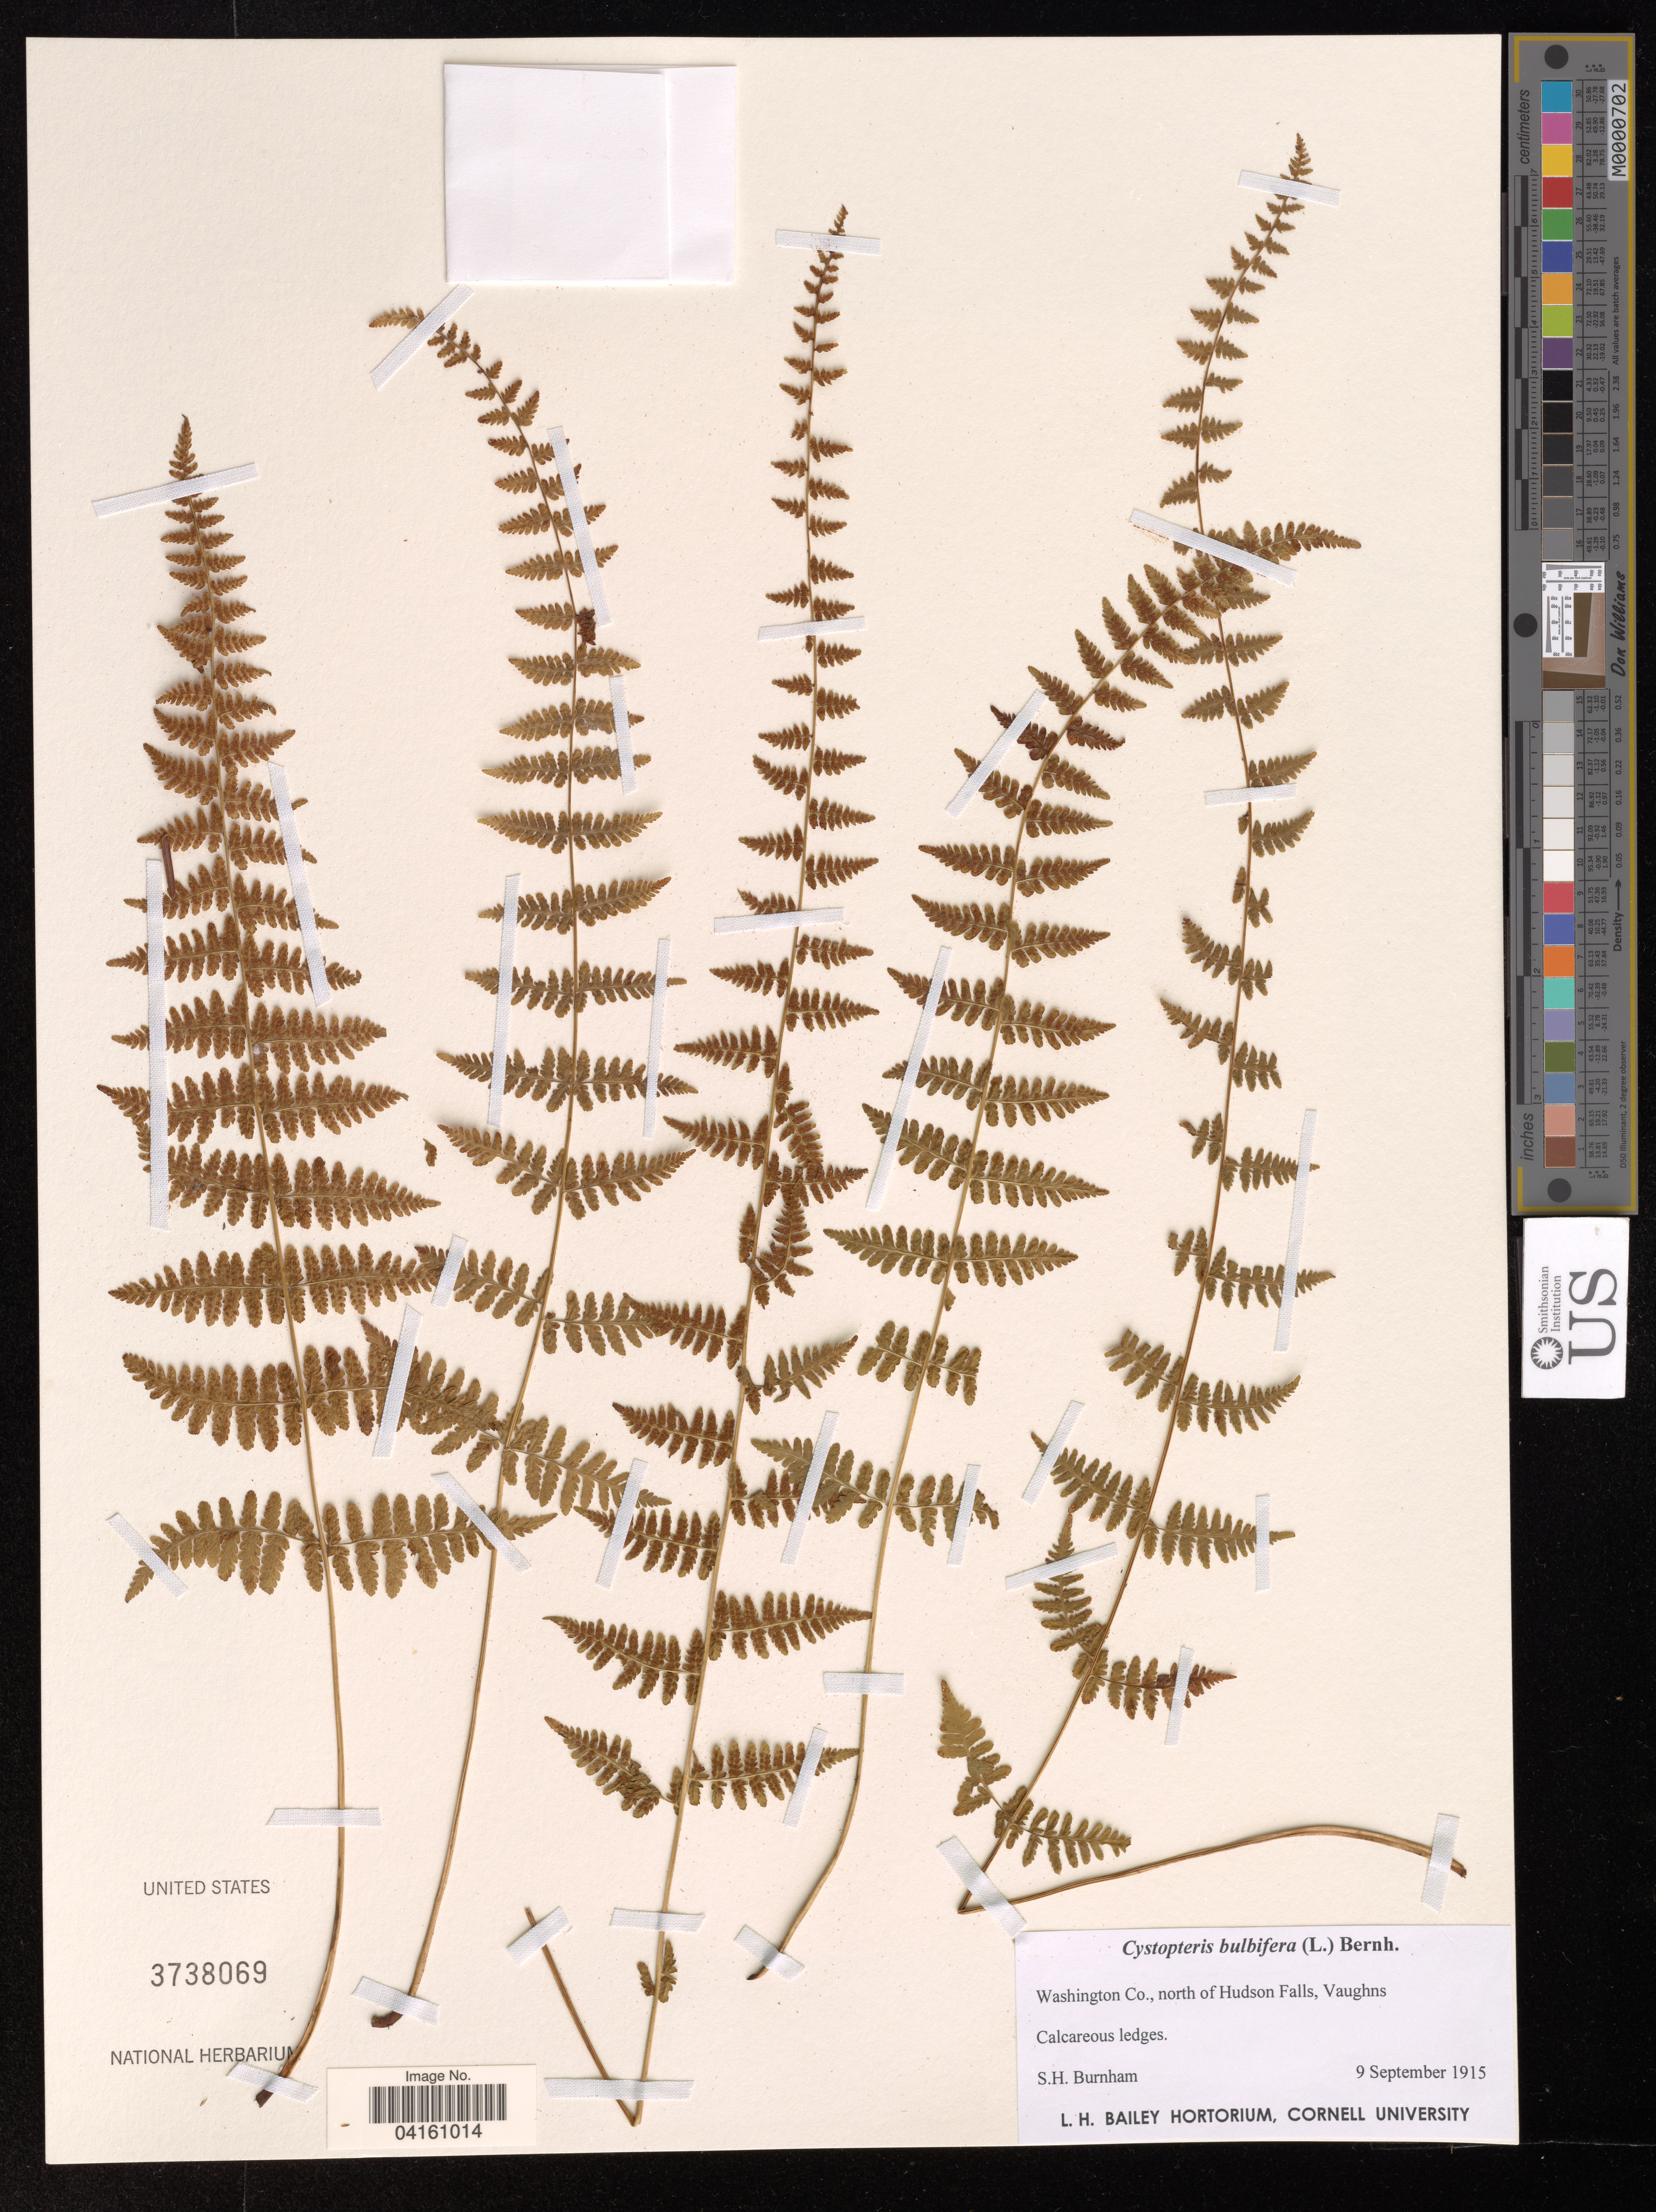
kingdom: Plantae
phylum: Tracheophyta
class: Polypodiopsida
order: Polypodiales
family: Cystopteridaceae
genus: Cystopteris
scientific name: Cystopteris bulbifera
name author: (L.) Bernh.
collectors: S. Burnham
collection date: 1915-09-09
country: United States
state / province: New York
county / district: Washington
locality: Washington Co., north of Hudson Falls, Vaughns.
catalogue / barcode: US 3738069